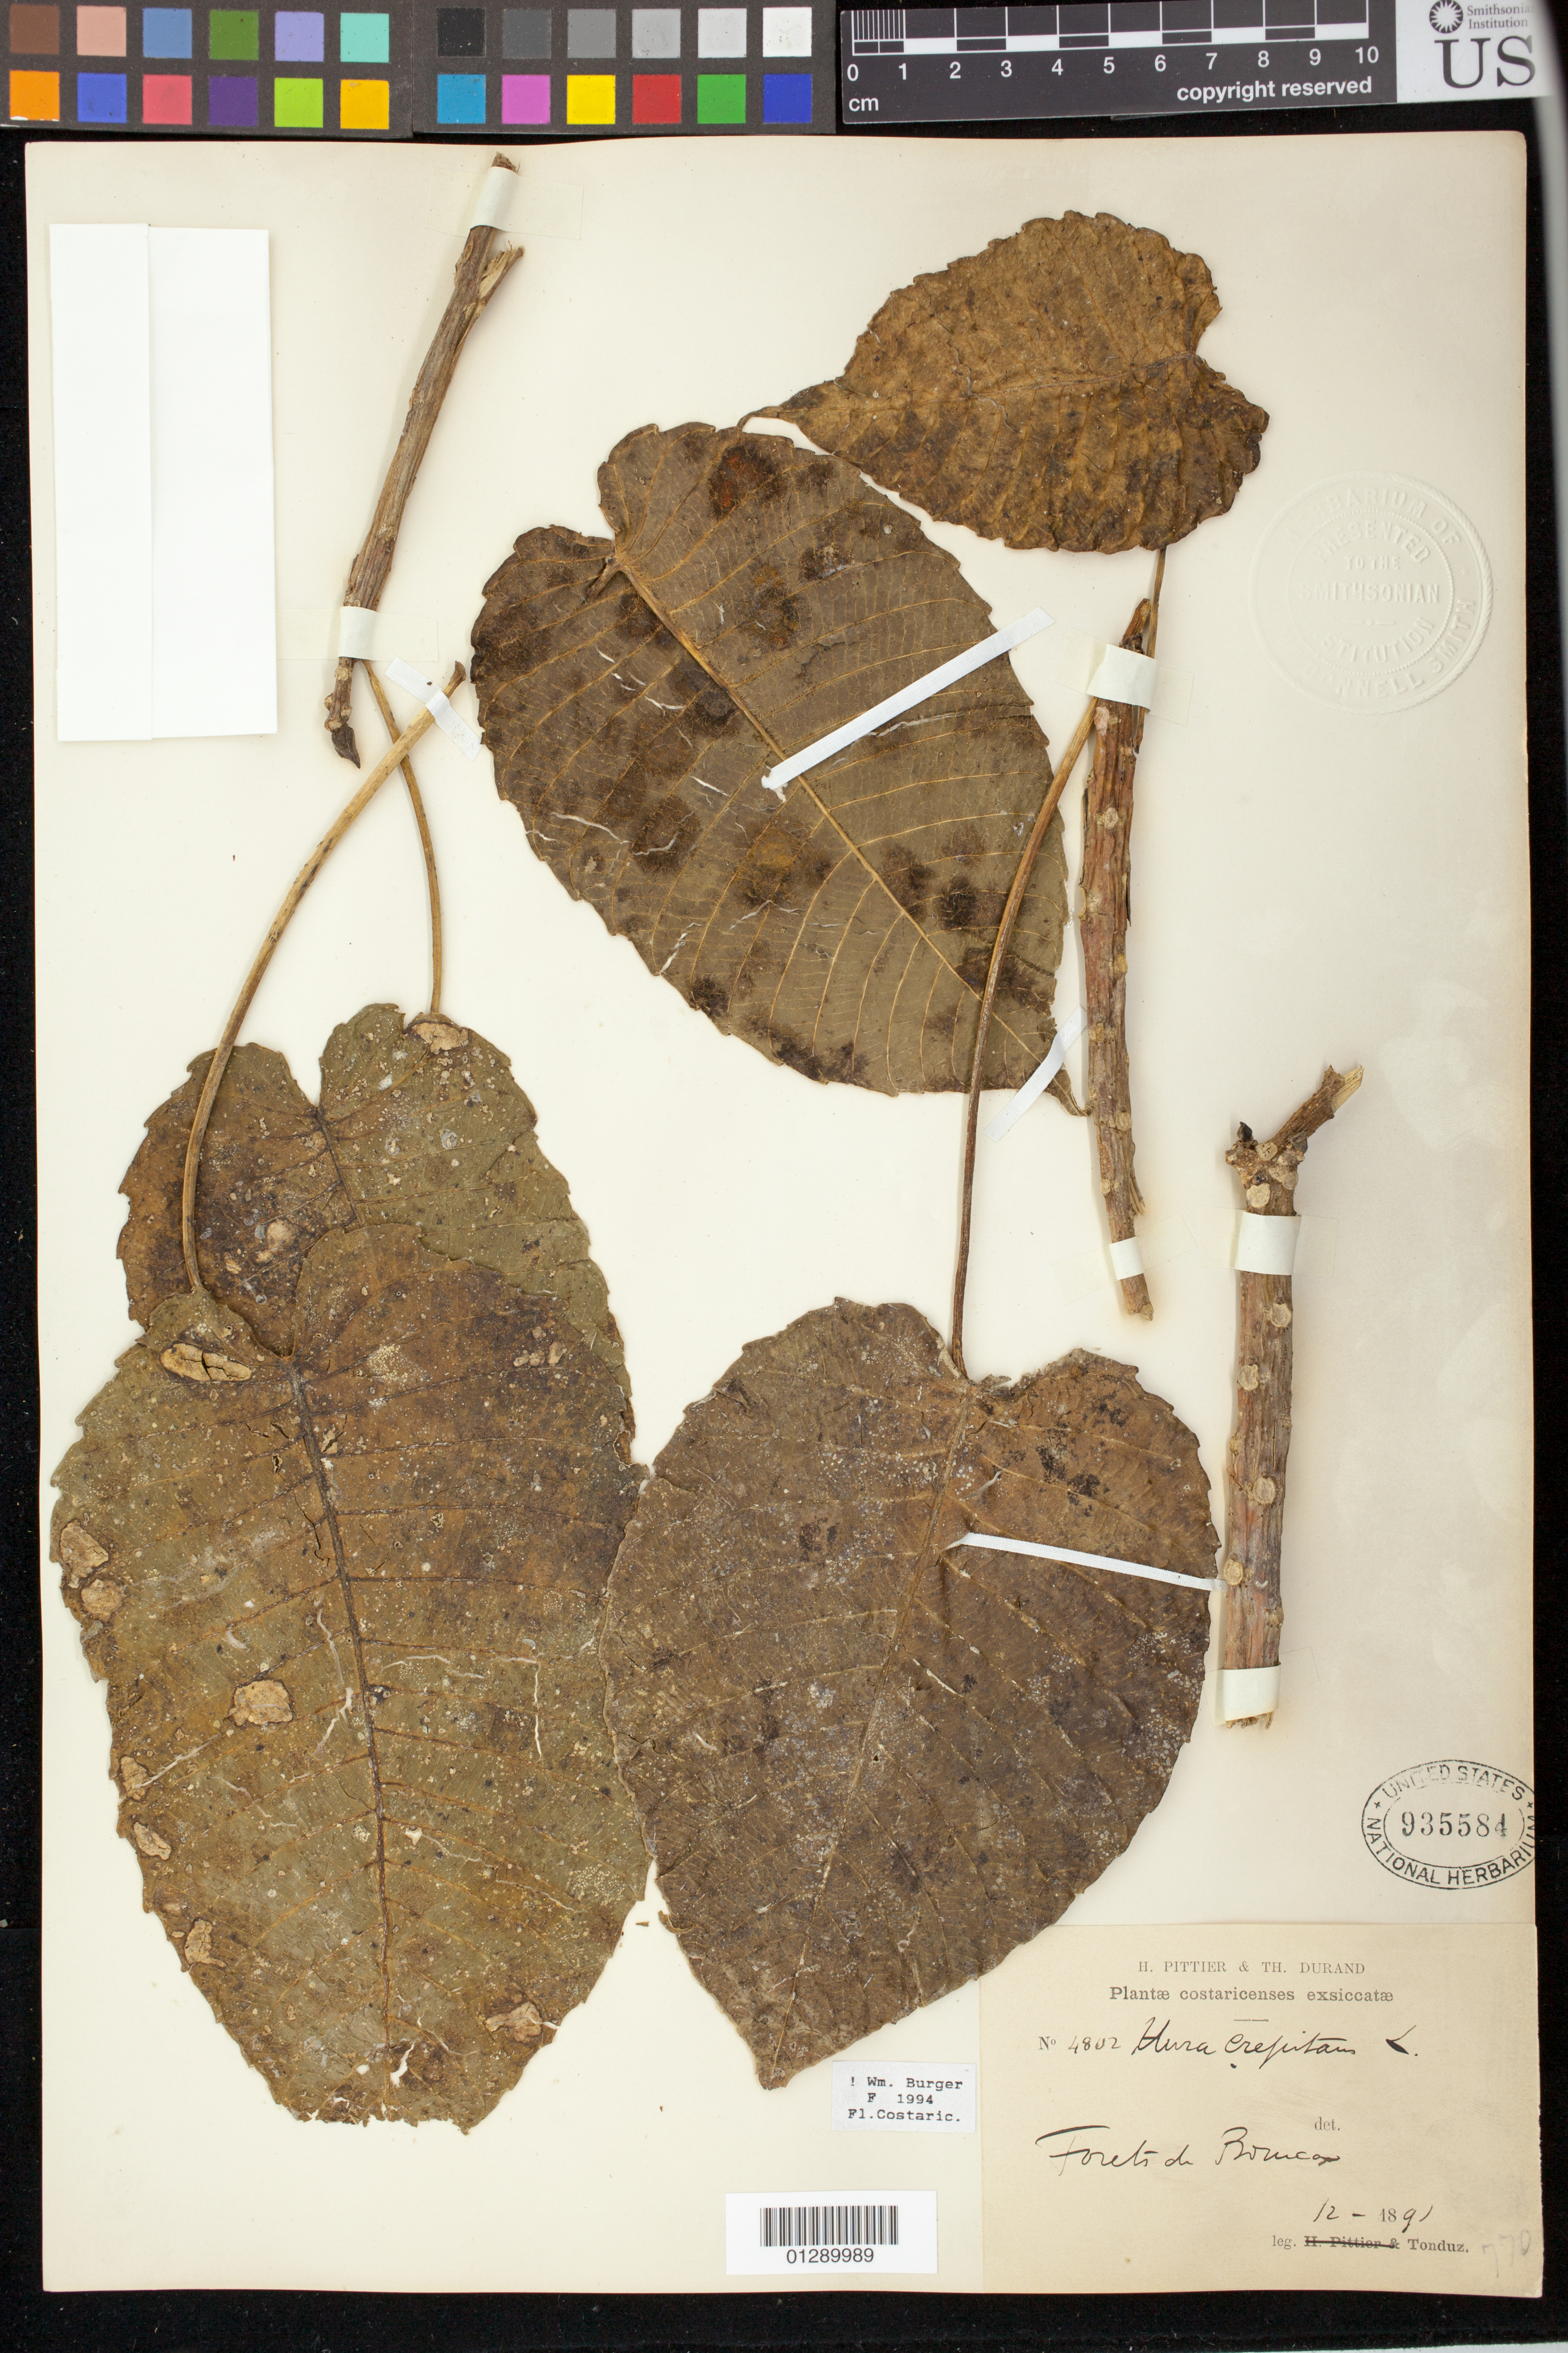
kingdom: Plantae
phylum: Tracheophyta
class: Magnoliopsida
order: Malpighiales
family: Euphorbiaceae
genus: Hura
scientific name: Hura crepitans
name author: L.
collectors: A. Tonduz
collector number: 4802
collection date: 1891-12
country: Costa Rica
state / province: Puntarenas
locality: Foréts de Boruca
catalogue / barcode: US 935584